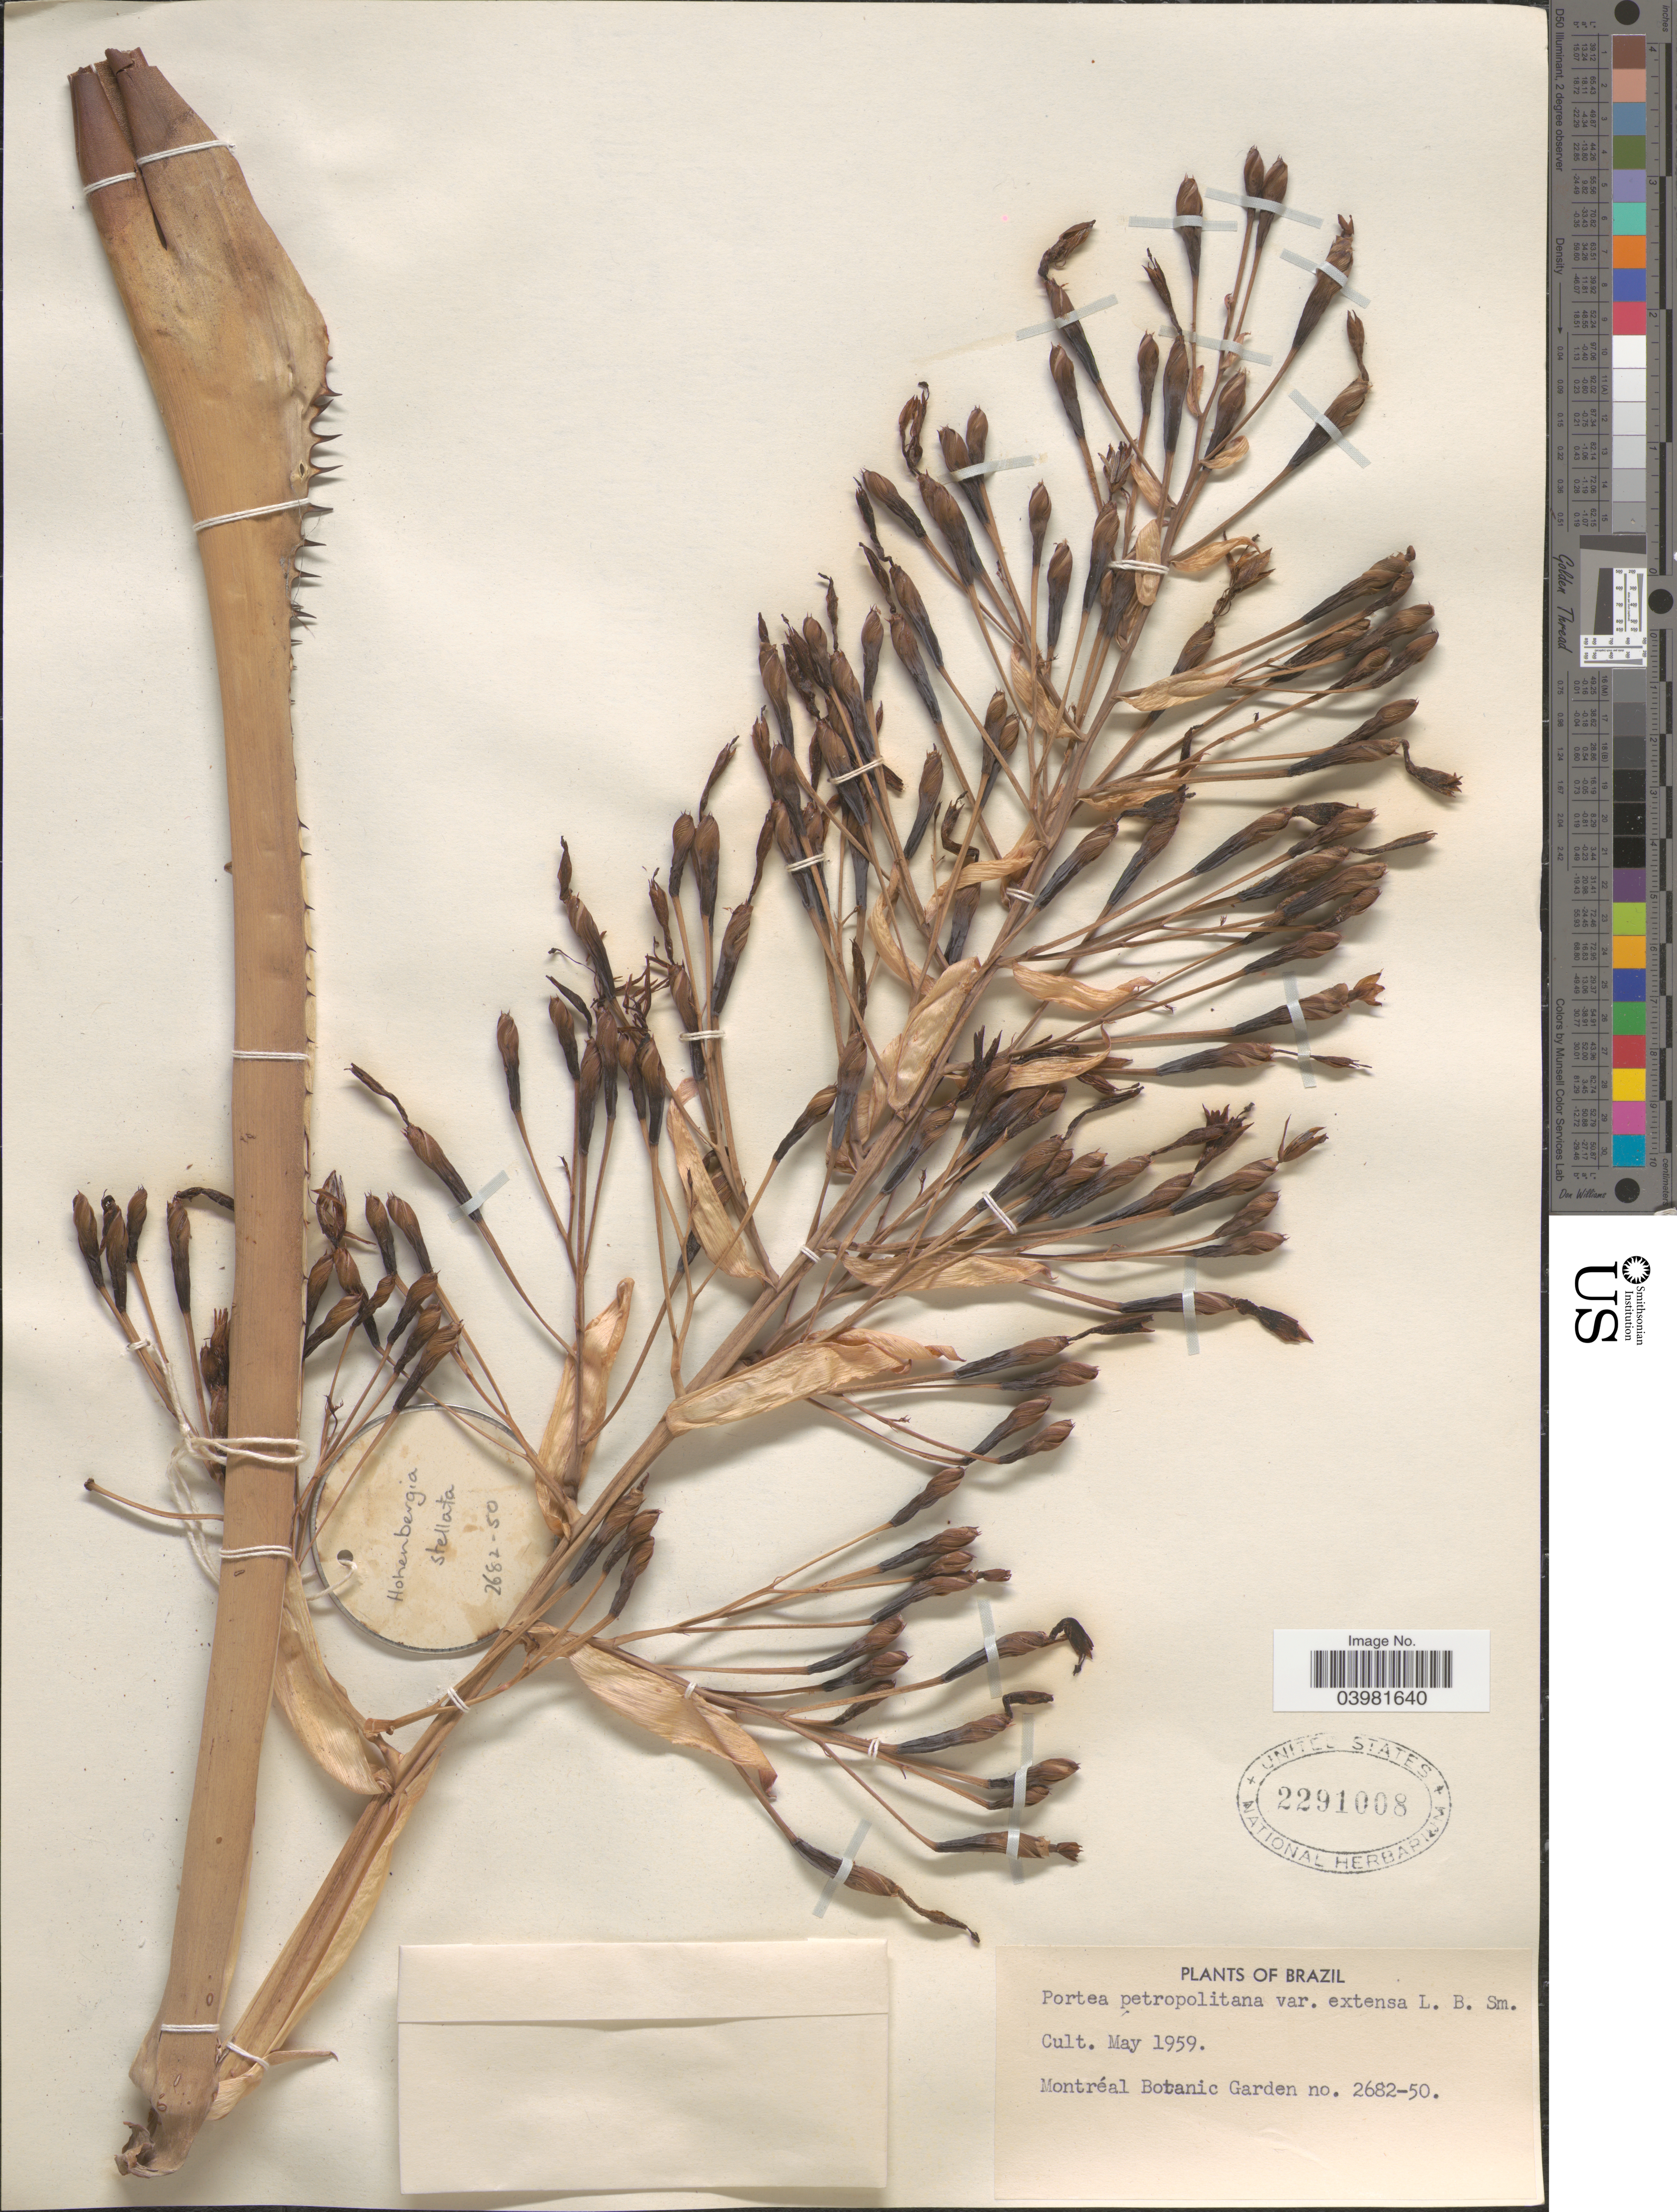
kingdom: Plantae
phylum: Tracheophyta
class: Liliopsida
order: Poales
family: Bromeliaceae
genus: Portea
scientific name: Portea petropolitana var. extensa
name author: L.B. Sm.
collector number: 2682-50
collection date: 1959-05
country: Canada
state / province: Quebec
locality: Cultivated Montreal Bot. Gard. [orig. Brazil]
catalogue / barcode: US 2291008